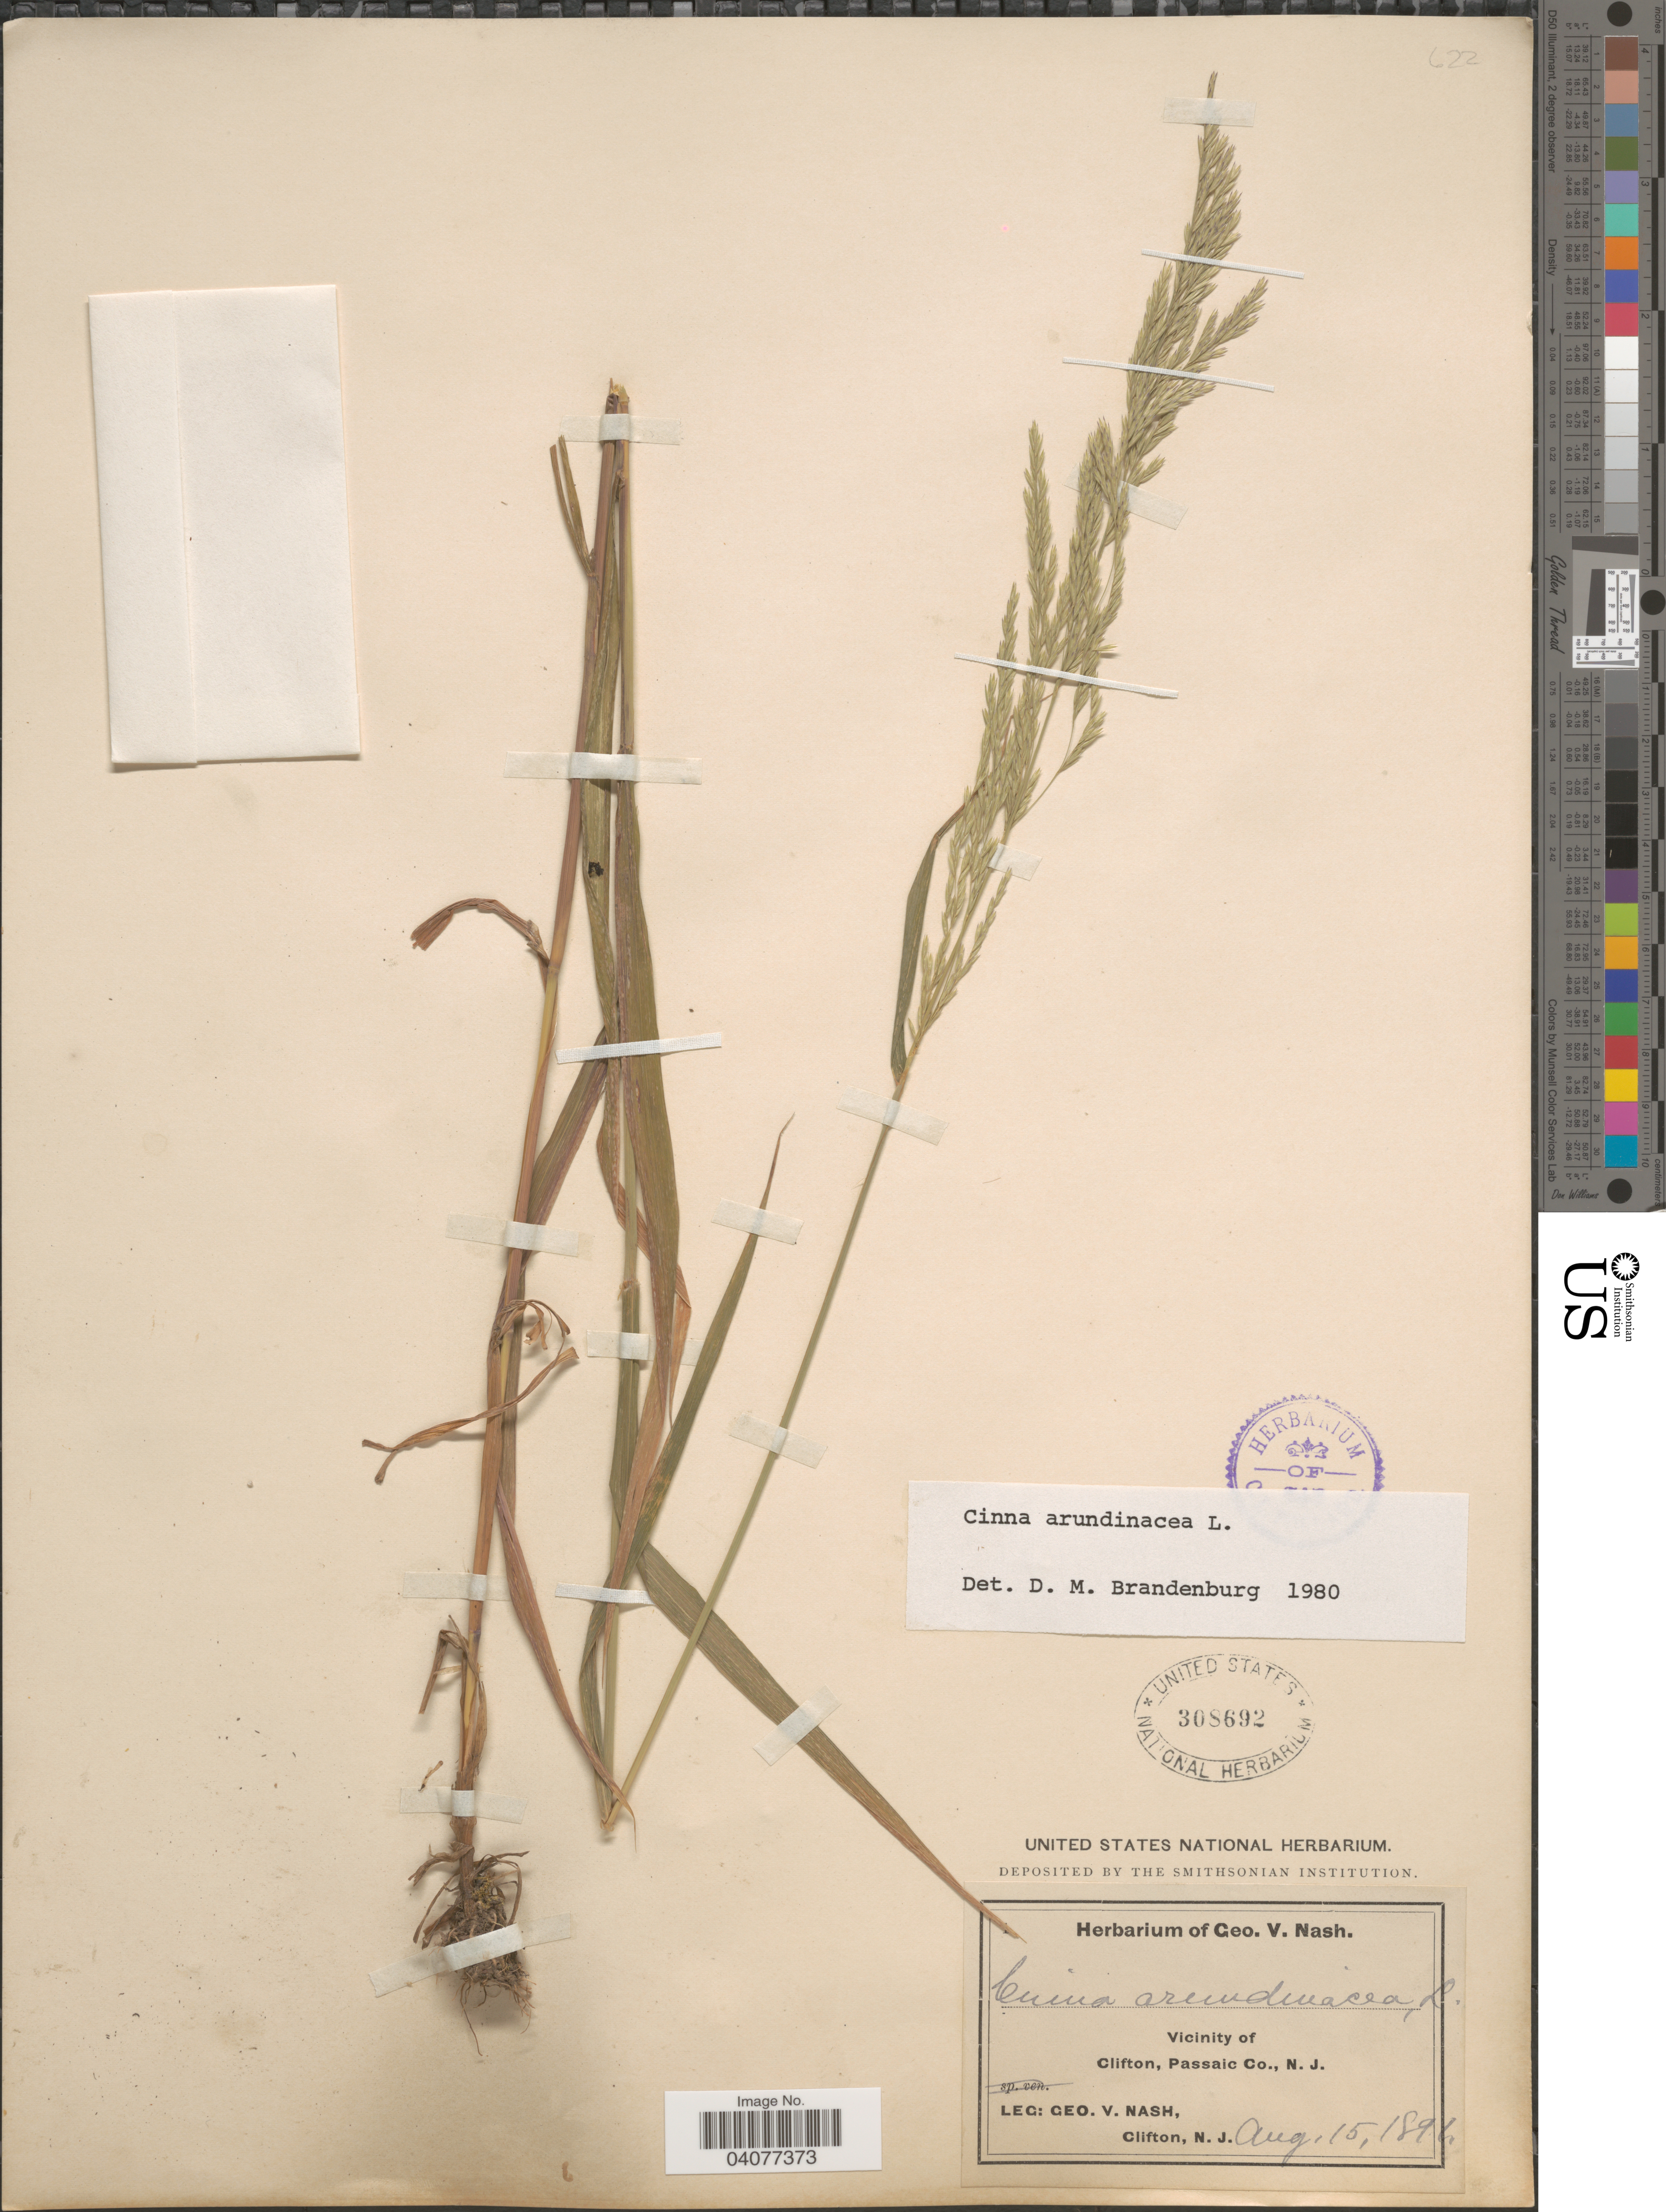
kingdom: Plantae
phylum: Tracheophyta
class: Liliopsida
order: Poales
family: Poaceae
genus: Cinna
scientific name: Cinna arundinacea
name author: L.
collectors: G. V. Nash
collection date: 1894-08-15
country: United States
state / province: New Jersey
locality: Vicinity of Clifton, Passaic Co.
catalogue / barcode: US 308692